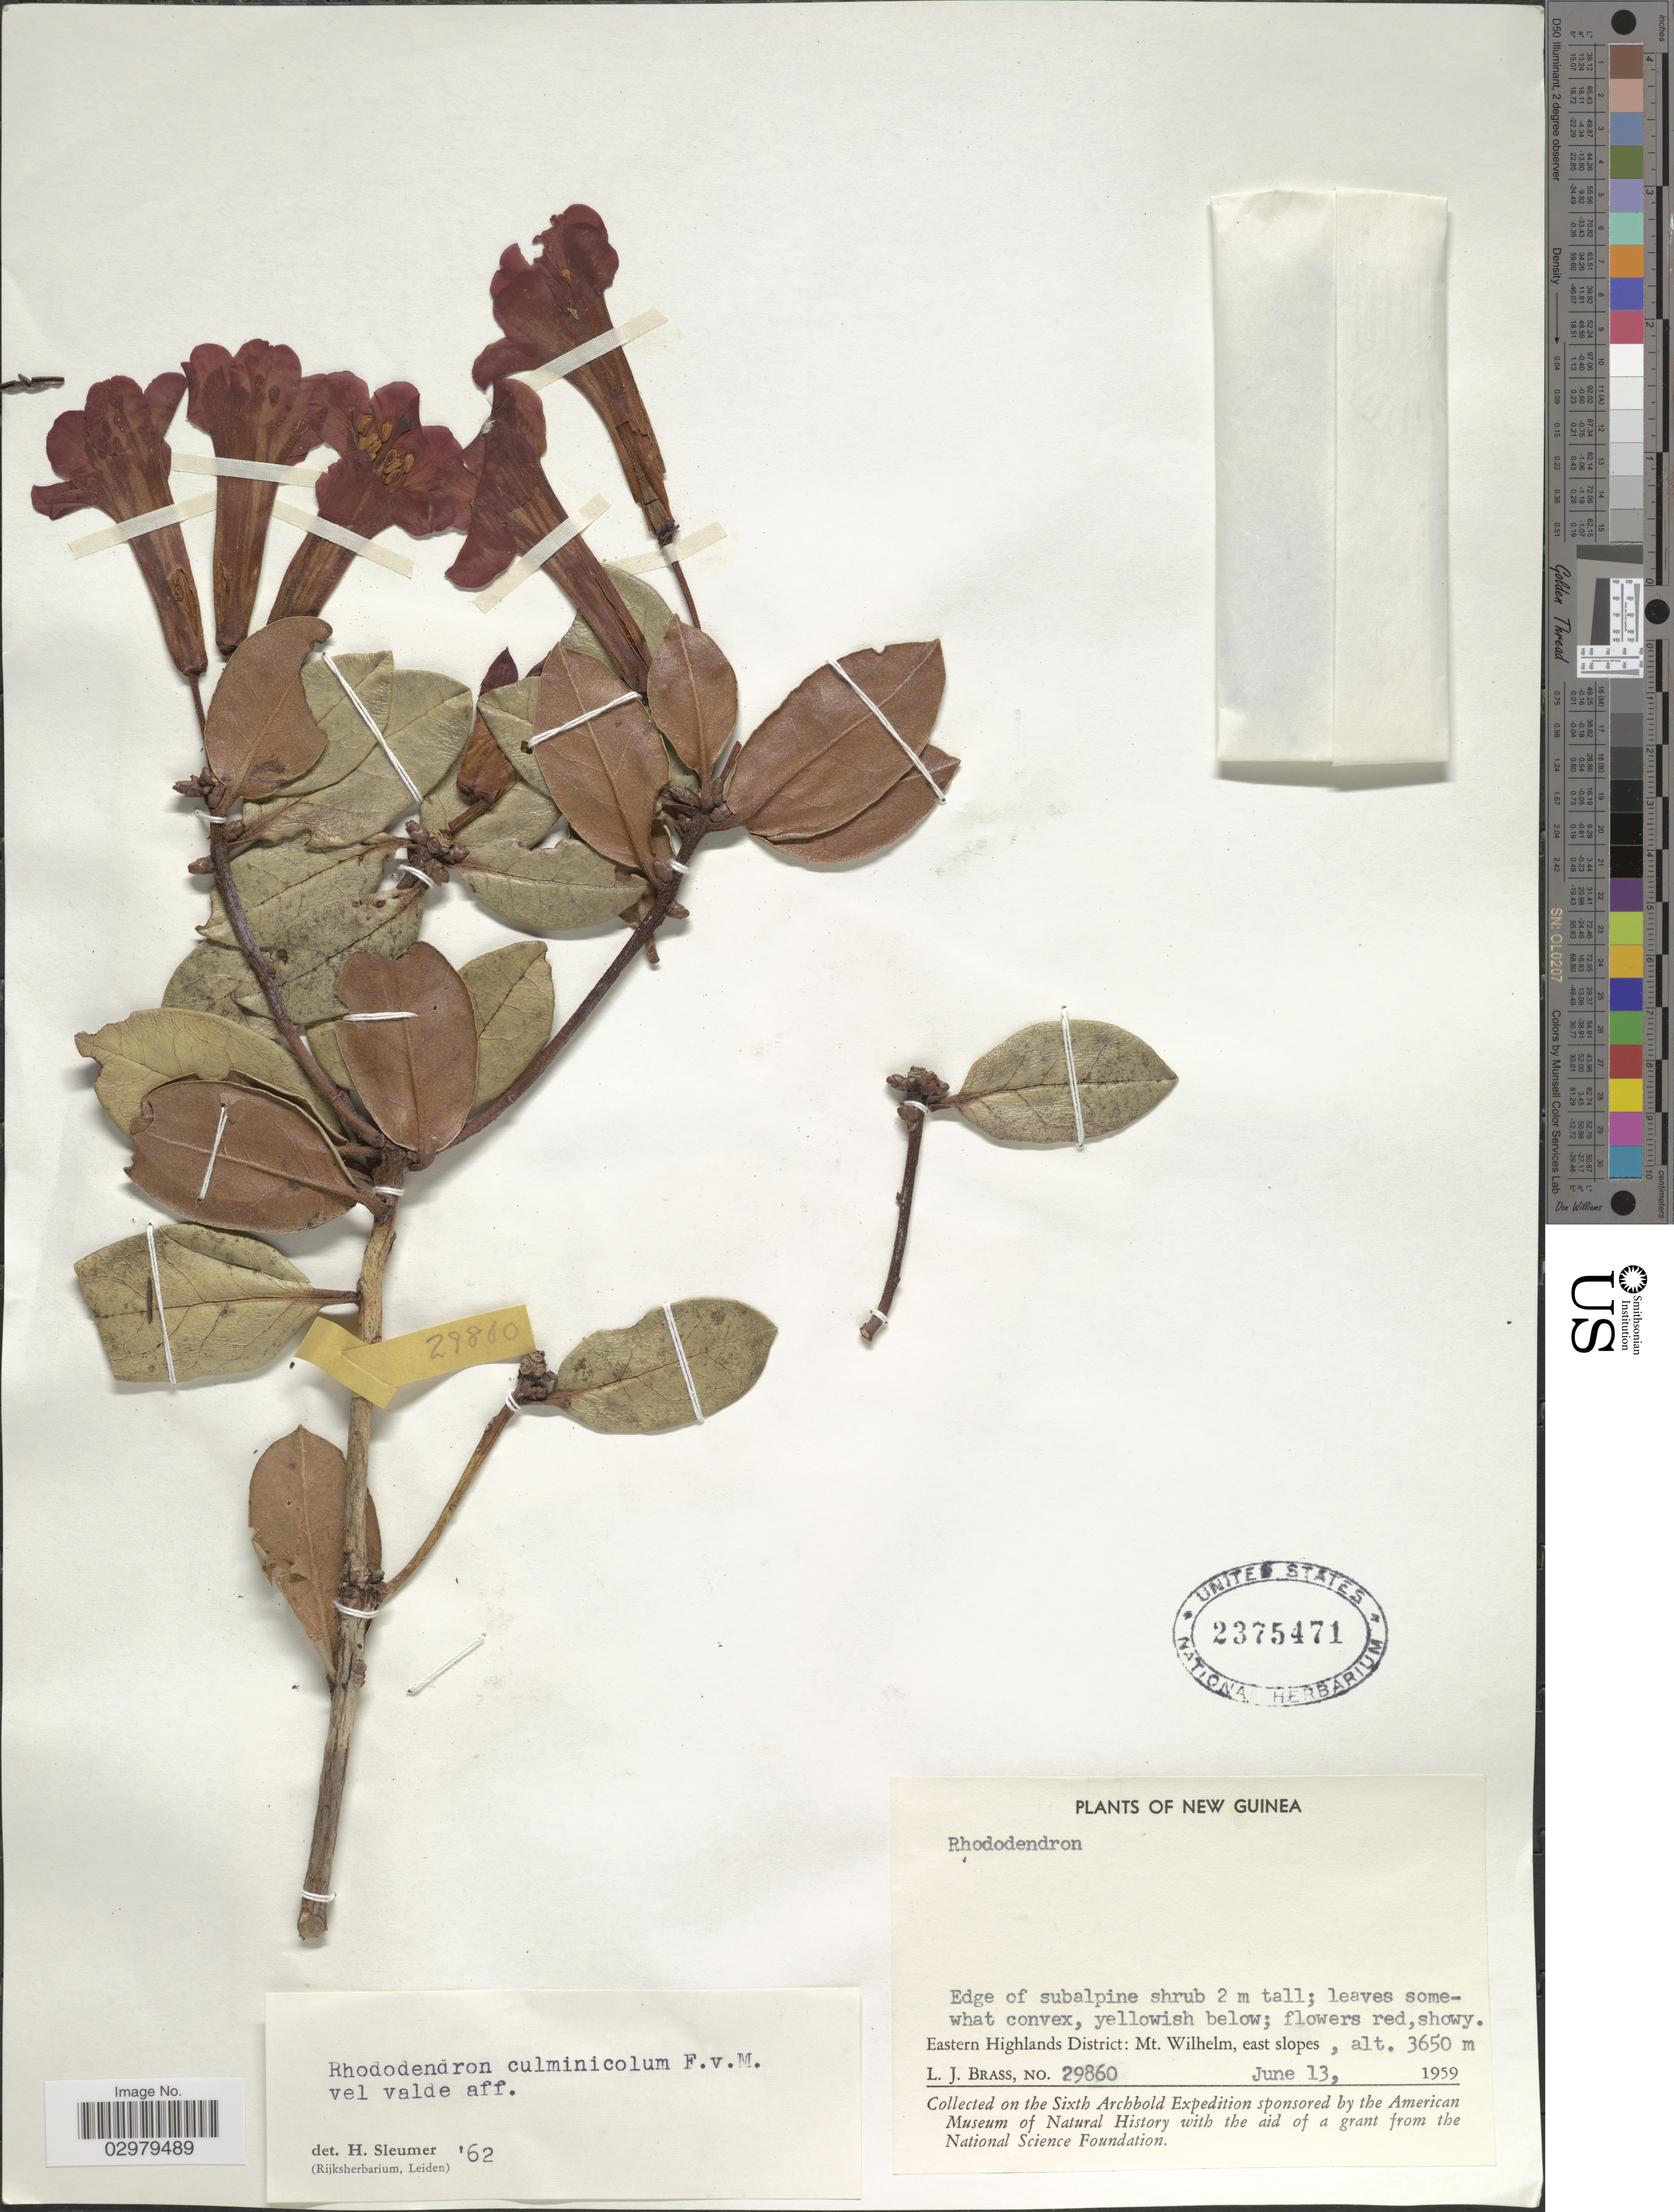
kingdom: Plantae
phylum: Tracheophyta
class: Magnoliopsida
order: Ericales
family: Ericaceae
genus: Rhododendron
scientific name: Rhododendron culminicolum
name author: F. Muell.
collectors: L. J. Brass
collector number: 29860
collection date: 1959-06-13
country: Papua New Guinea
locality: New Guinea. Eastern Highlands District: Mt. Wilhelm, east slopes.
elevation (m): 3650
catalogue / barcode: US 2375471